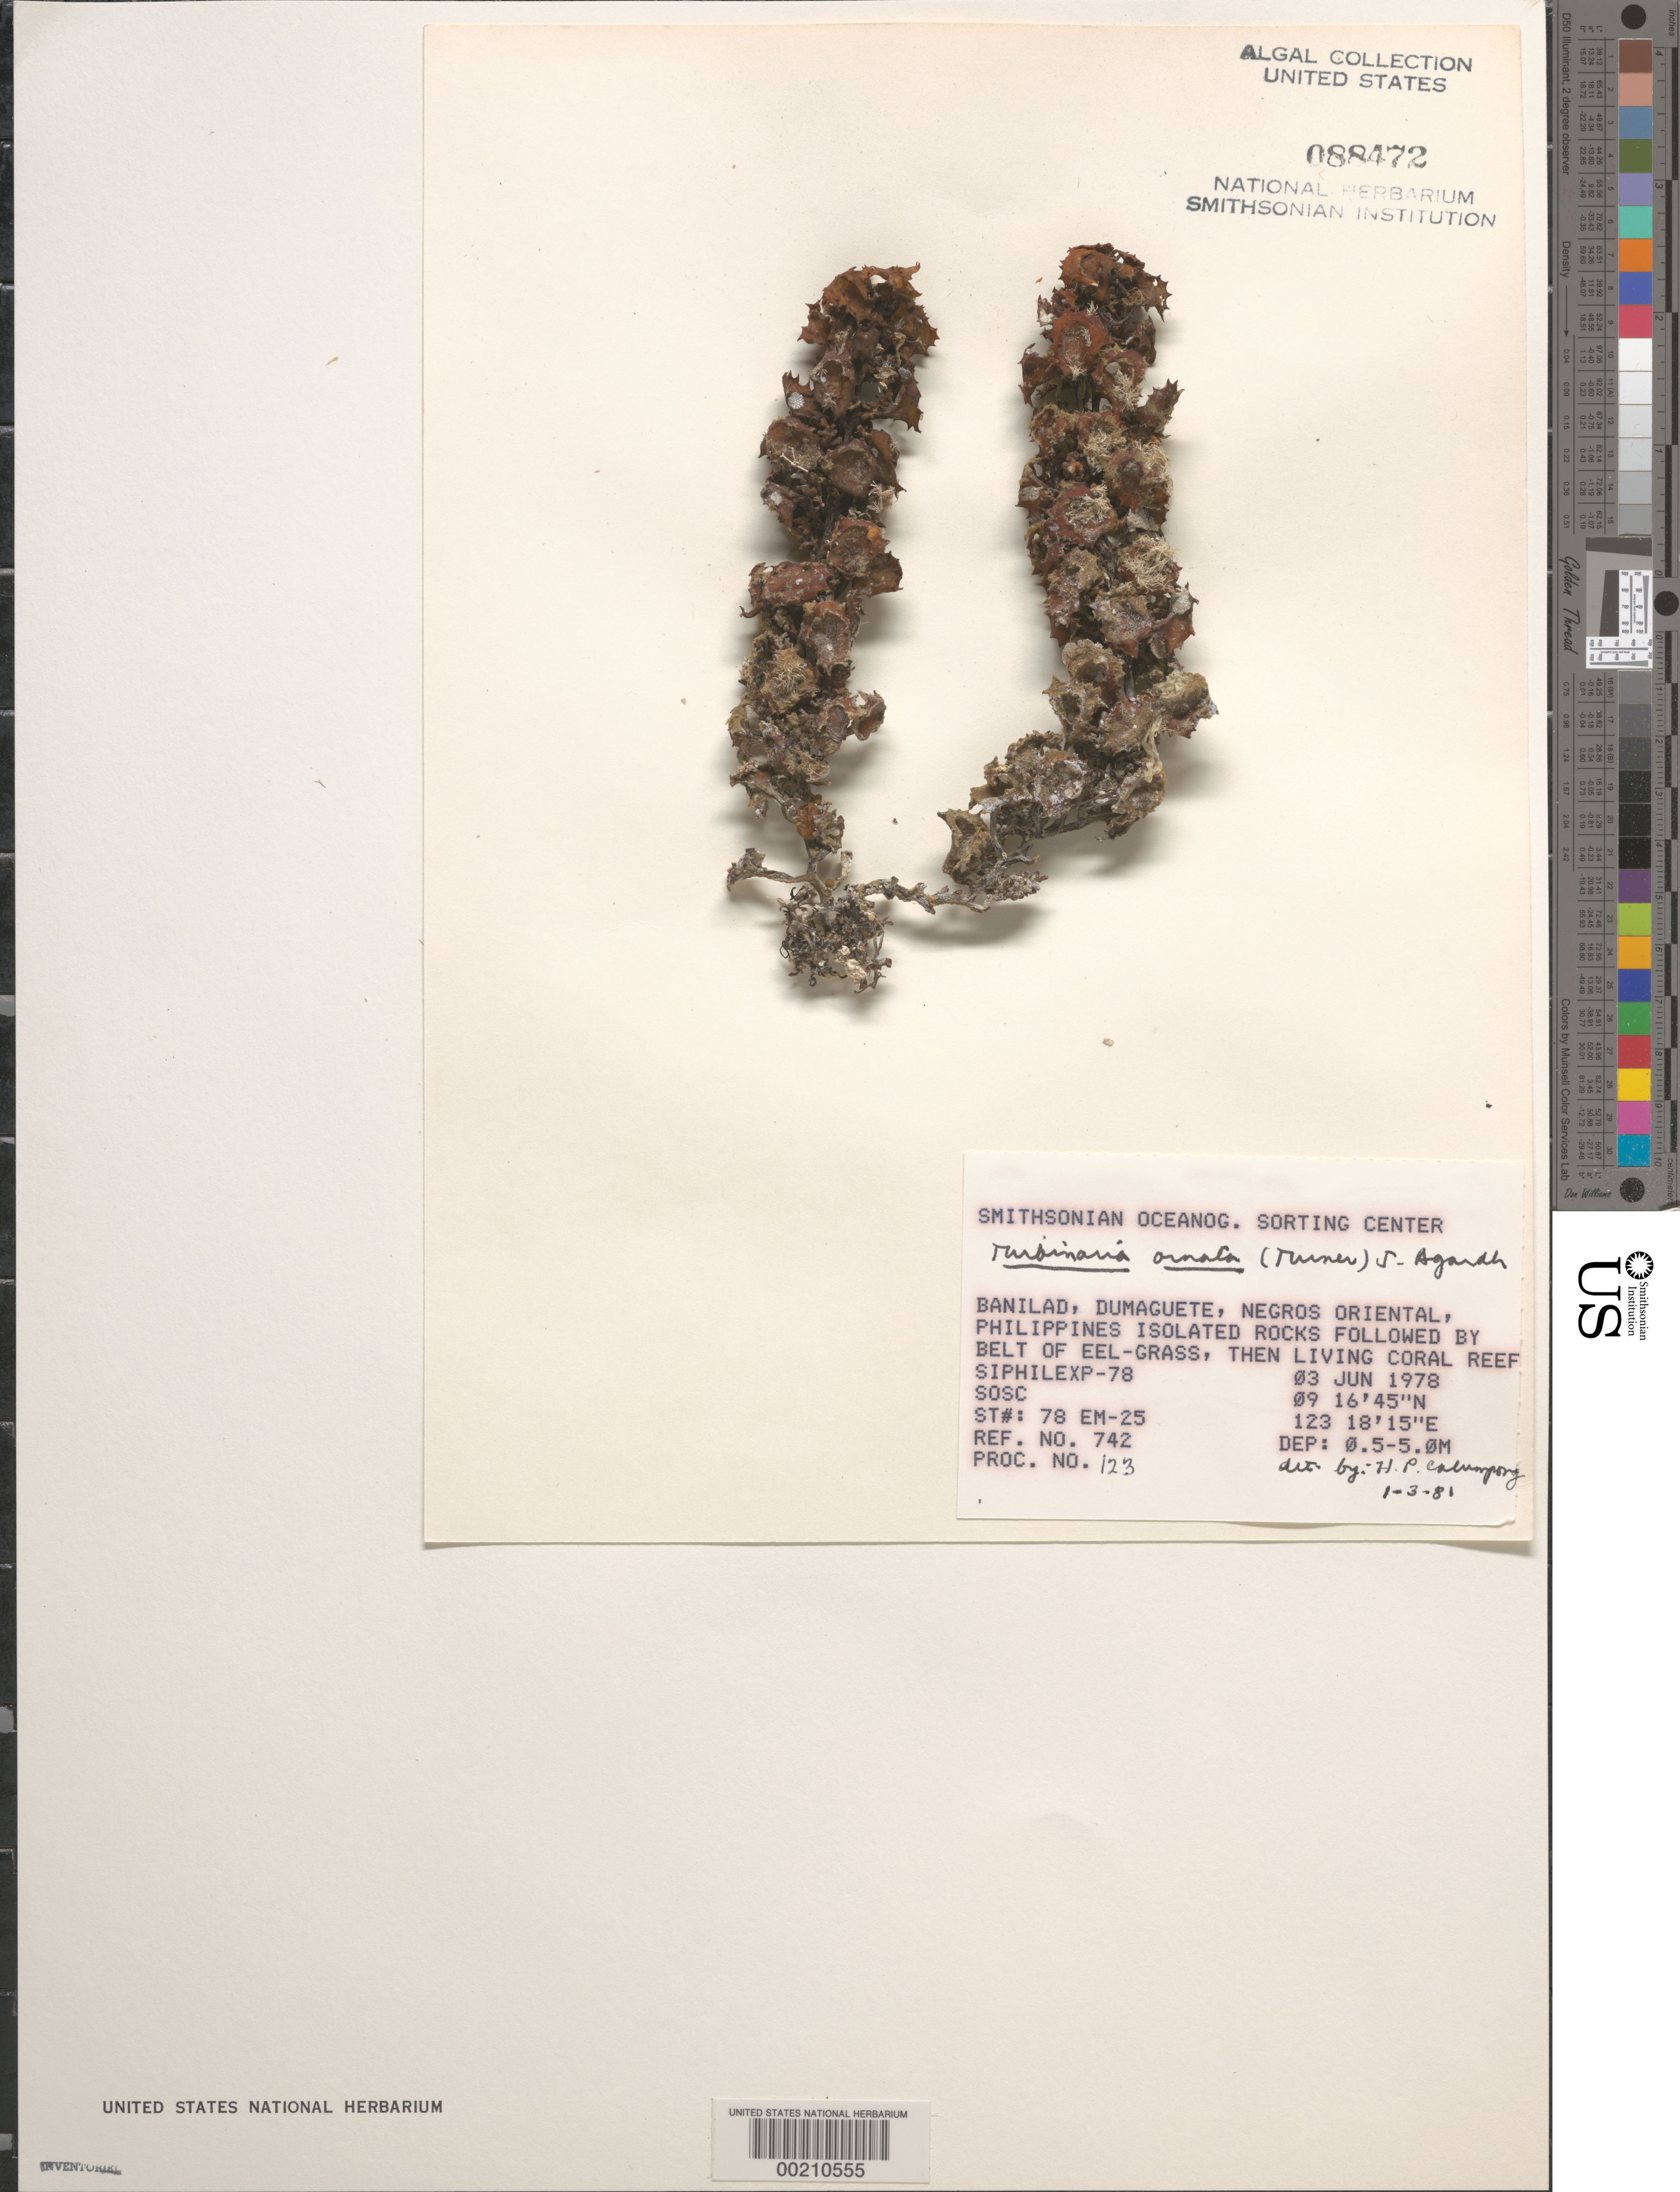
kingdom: Chromista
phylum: Ochrophyta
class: Phaeophyceae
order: Fucales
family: Sargassaceae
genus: Turbinaria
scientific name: Turbinaria ornata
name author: (Turner) J. Agardh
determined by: Calumpong, H. P.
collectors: SOSC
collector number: Station 78 Em-25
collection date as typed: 03 Jun 1978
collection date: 1978-06-03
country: Philippines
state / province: Central Visayas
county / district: Negros Oriental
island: Negros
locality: Banilad, Dumaguete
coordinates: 09 16'45"N, 123 18'15"E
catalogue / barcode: US 88472